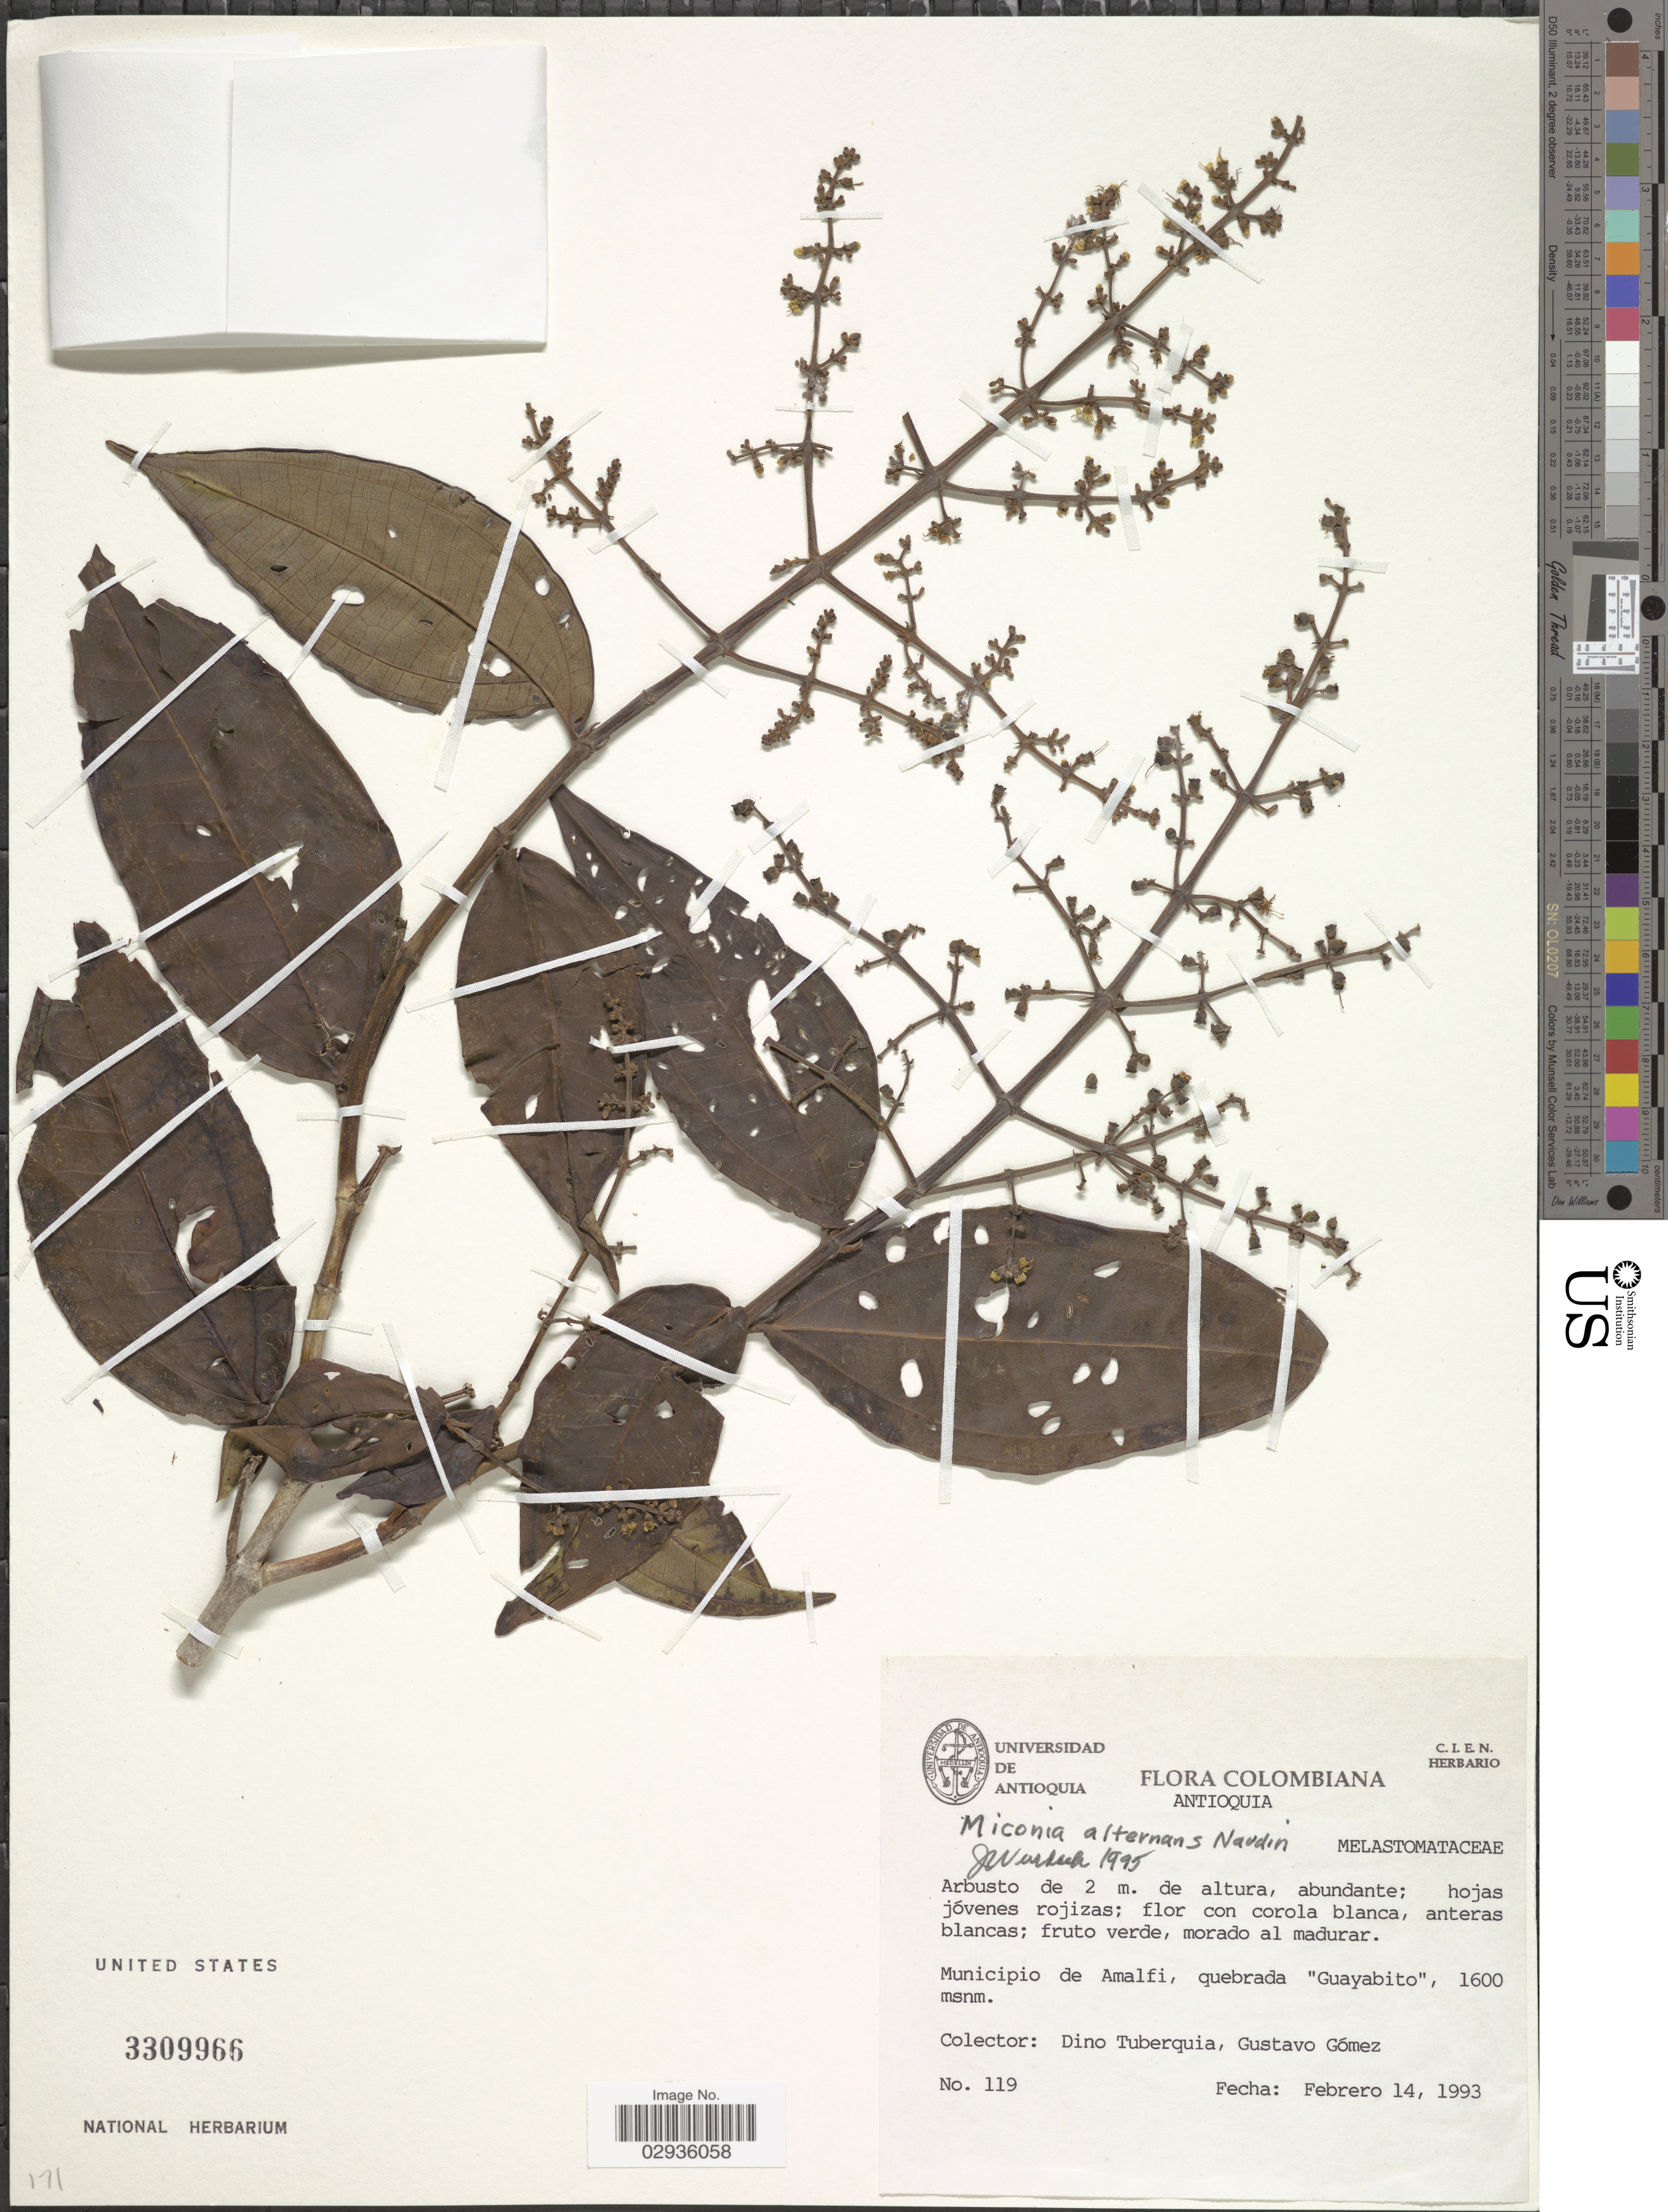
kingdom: Plantae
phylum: Tracheophyta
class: Magnoliopsida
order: Myrtales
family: Melastomataceae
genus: Miconia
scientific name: Miconia alternans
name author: Naudin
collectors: D. Tuberquia & G. Gomez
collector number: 119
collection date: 1993-02-14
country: Colombia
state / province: Antioquia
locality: Municipio de Amalfi, quebrada "Guayabito".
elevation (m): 1600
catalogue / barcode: US 3309966